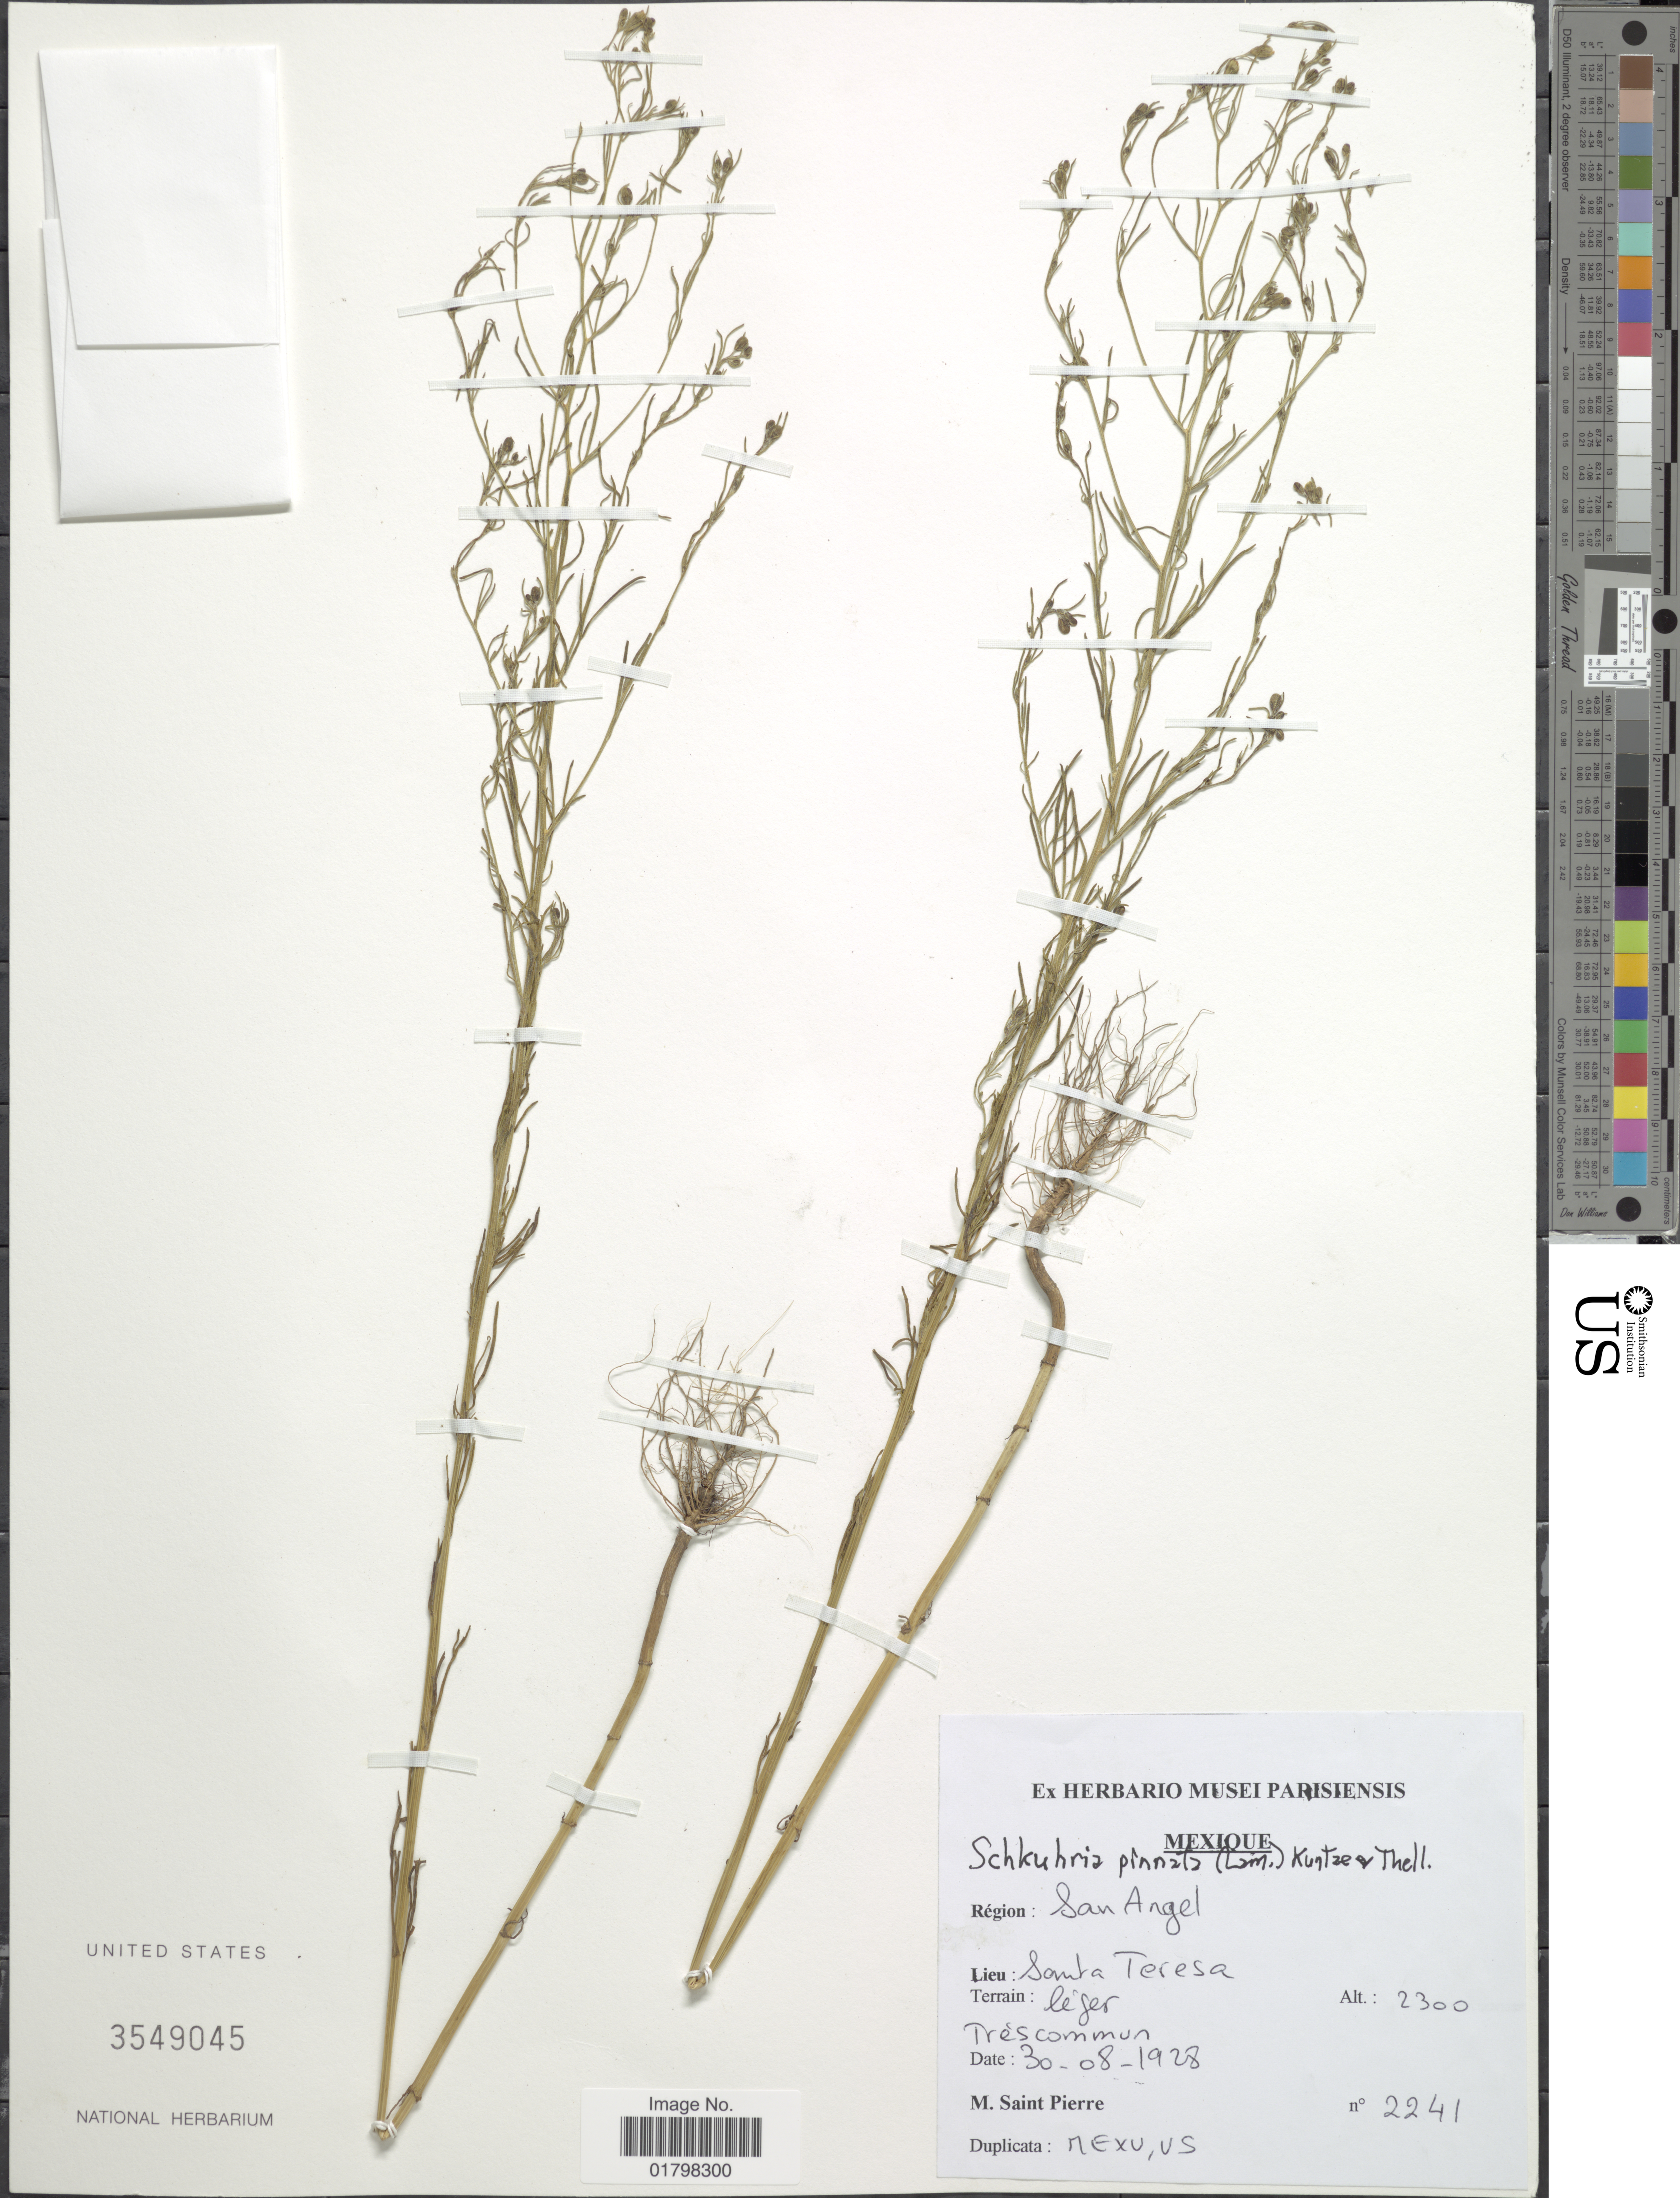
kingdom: Plantae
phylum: Tracheophyta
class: Magnoliopsida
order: Asterales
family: Asteraceae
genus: Schkuhria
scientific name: Schkuhria pinnata var. virgata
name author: (La Llave ex La Llave) Heiser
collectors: M. Saint-Pierre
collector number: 2241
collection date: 1928-08-30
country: Mexico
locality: Region: San Angel, Santa Teresa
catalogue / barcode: US 3549045